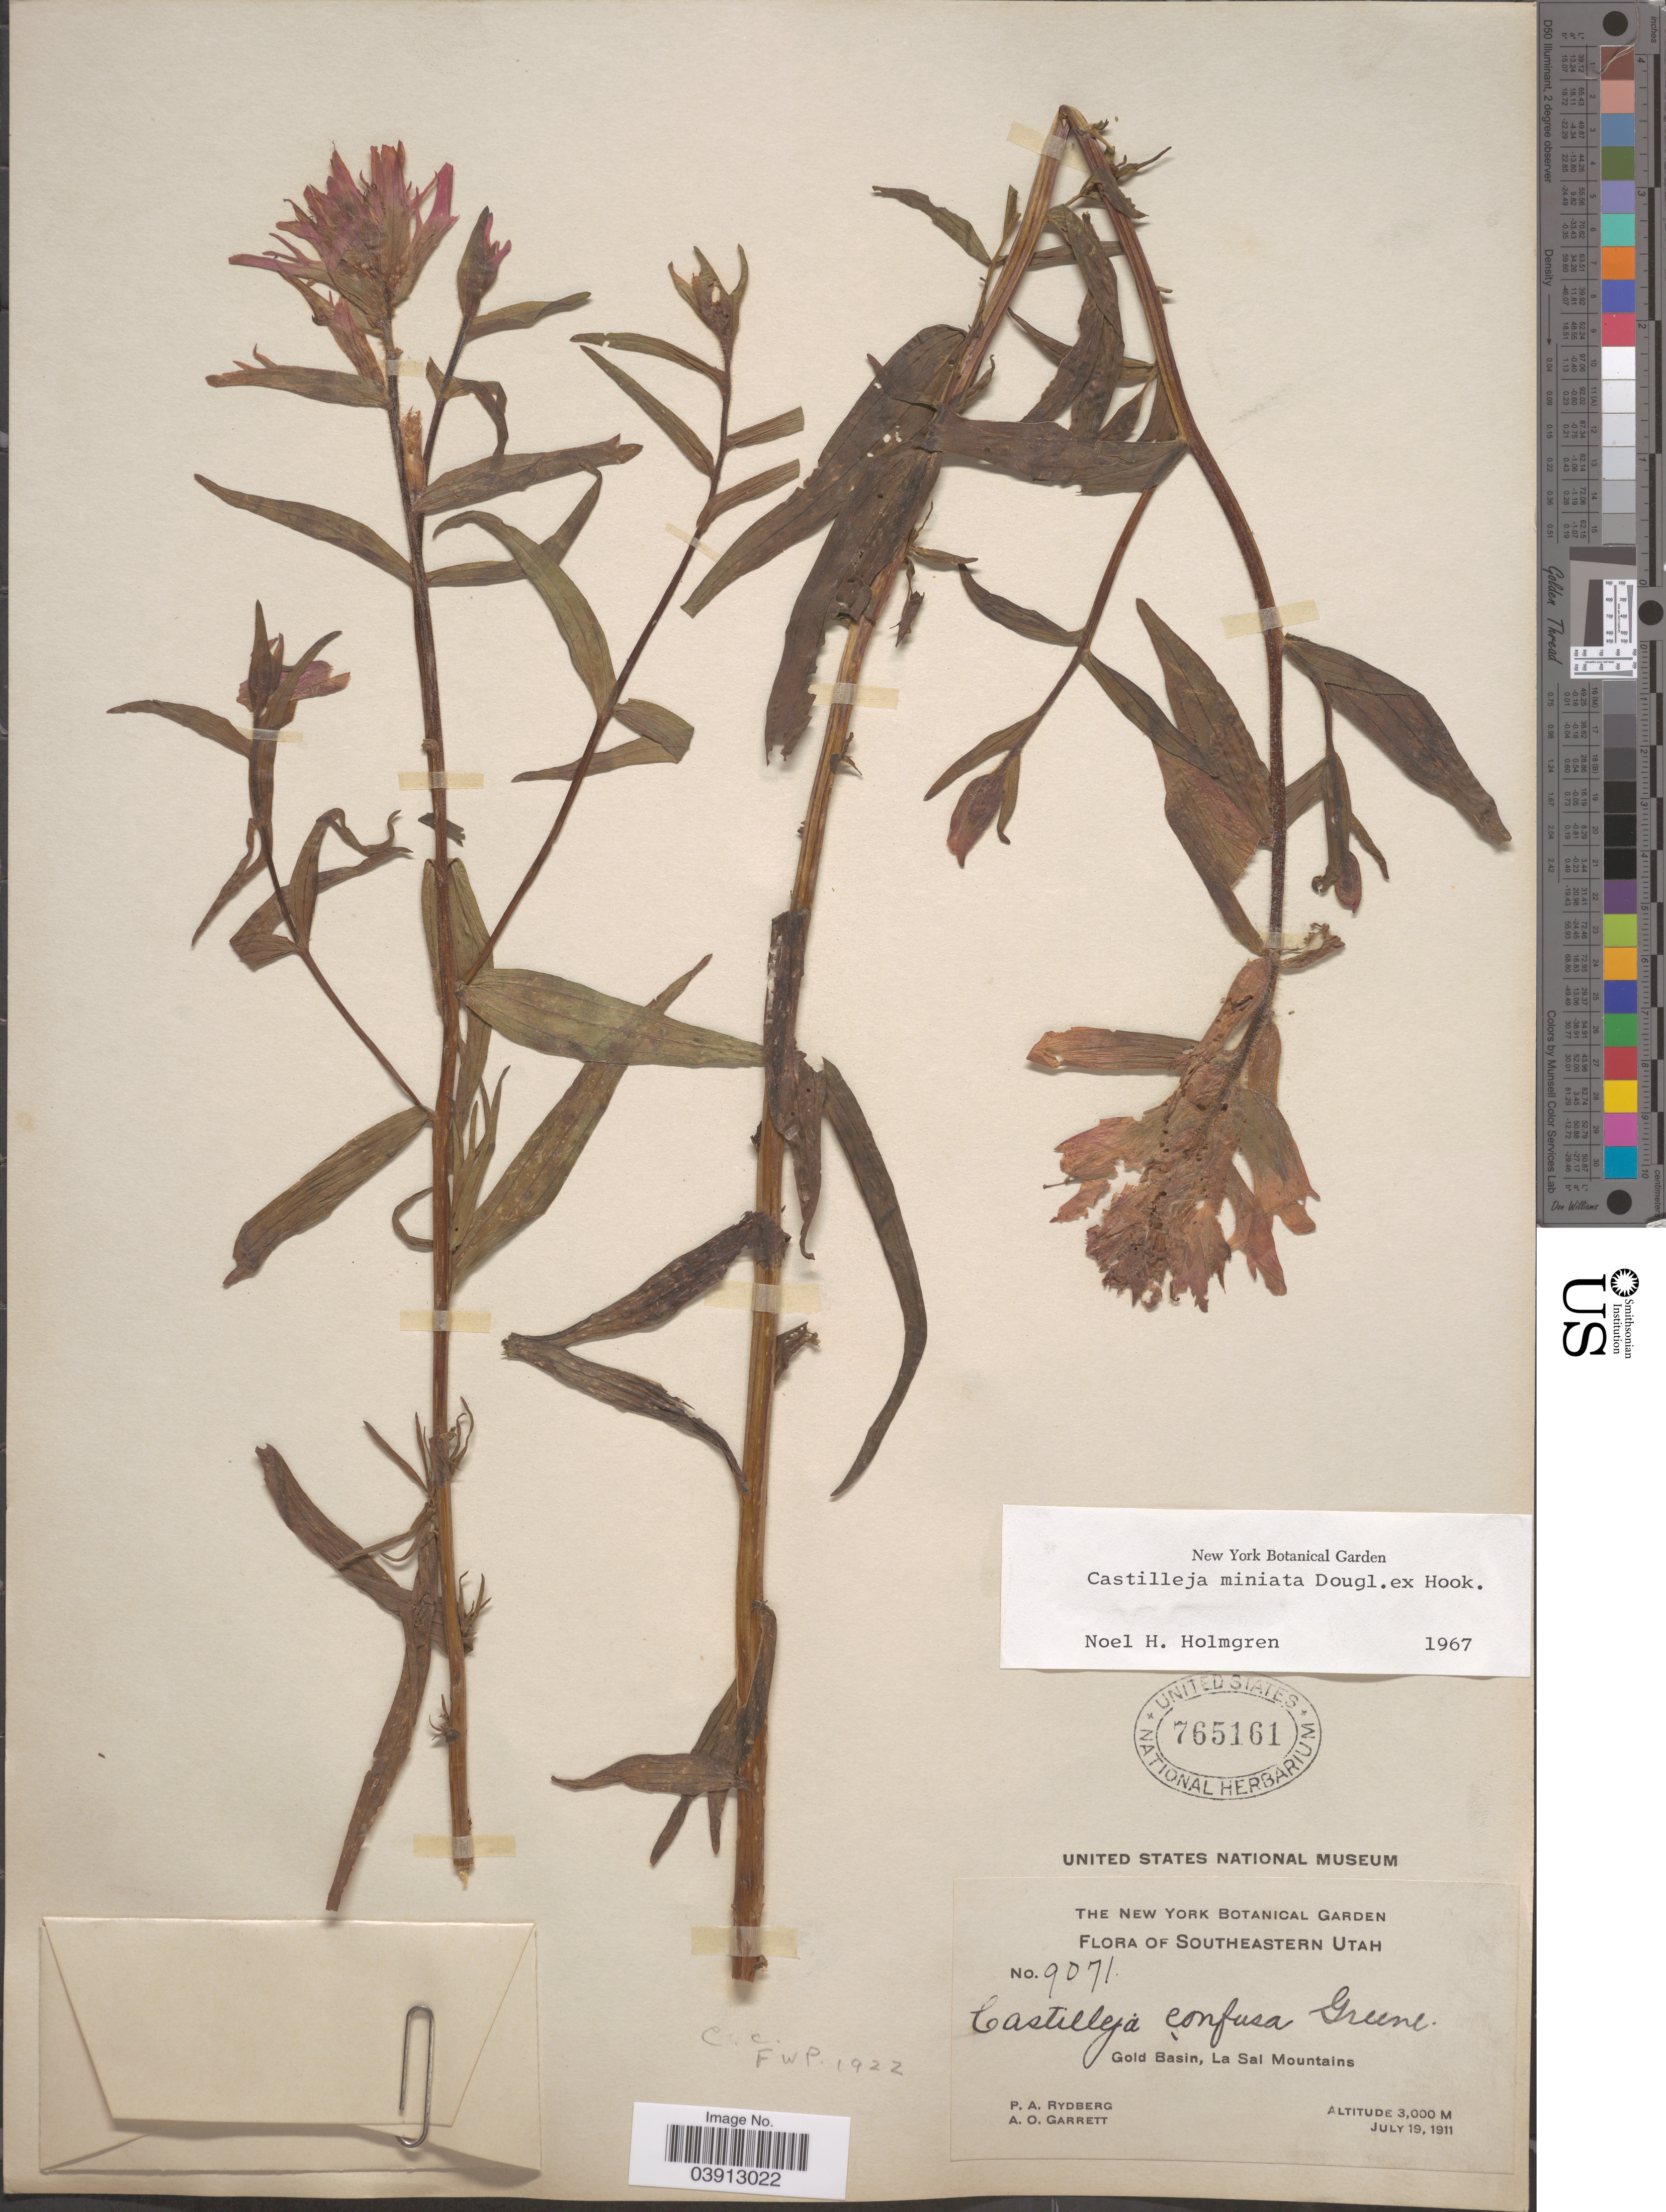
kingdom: Plantae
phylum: Tracheophyta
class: Magnoliopsida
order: Lamiales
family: Orobanchaceae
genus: Castilleja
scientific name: Castilleja miniata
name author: Douglas ex Hook.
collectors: P. A. Rydberg & A. O. Garrett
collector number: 9071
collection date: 1911-07-19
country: United States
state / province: Utah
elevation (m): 3000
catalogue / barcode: US 765161